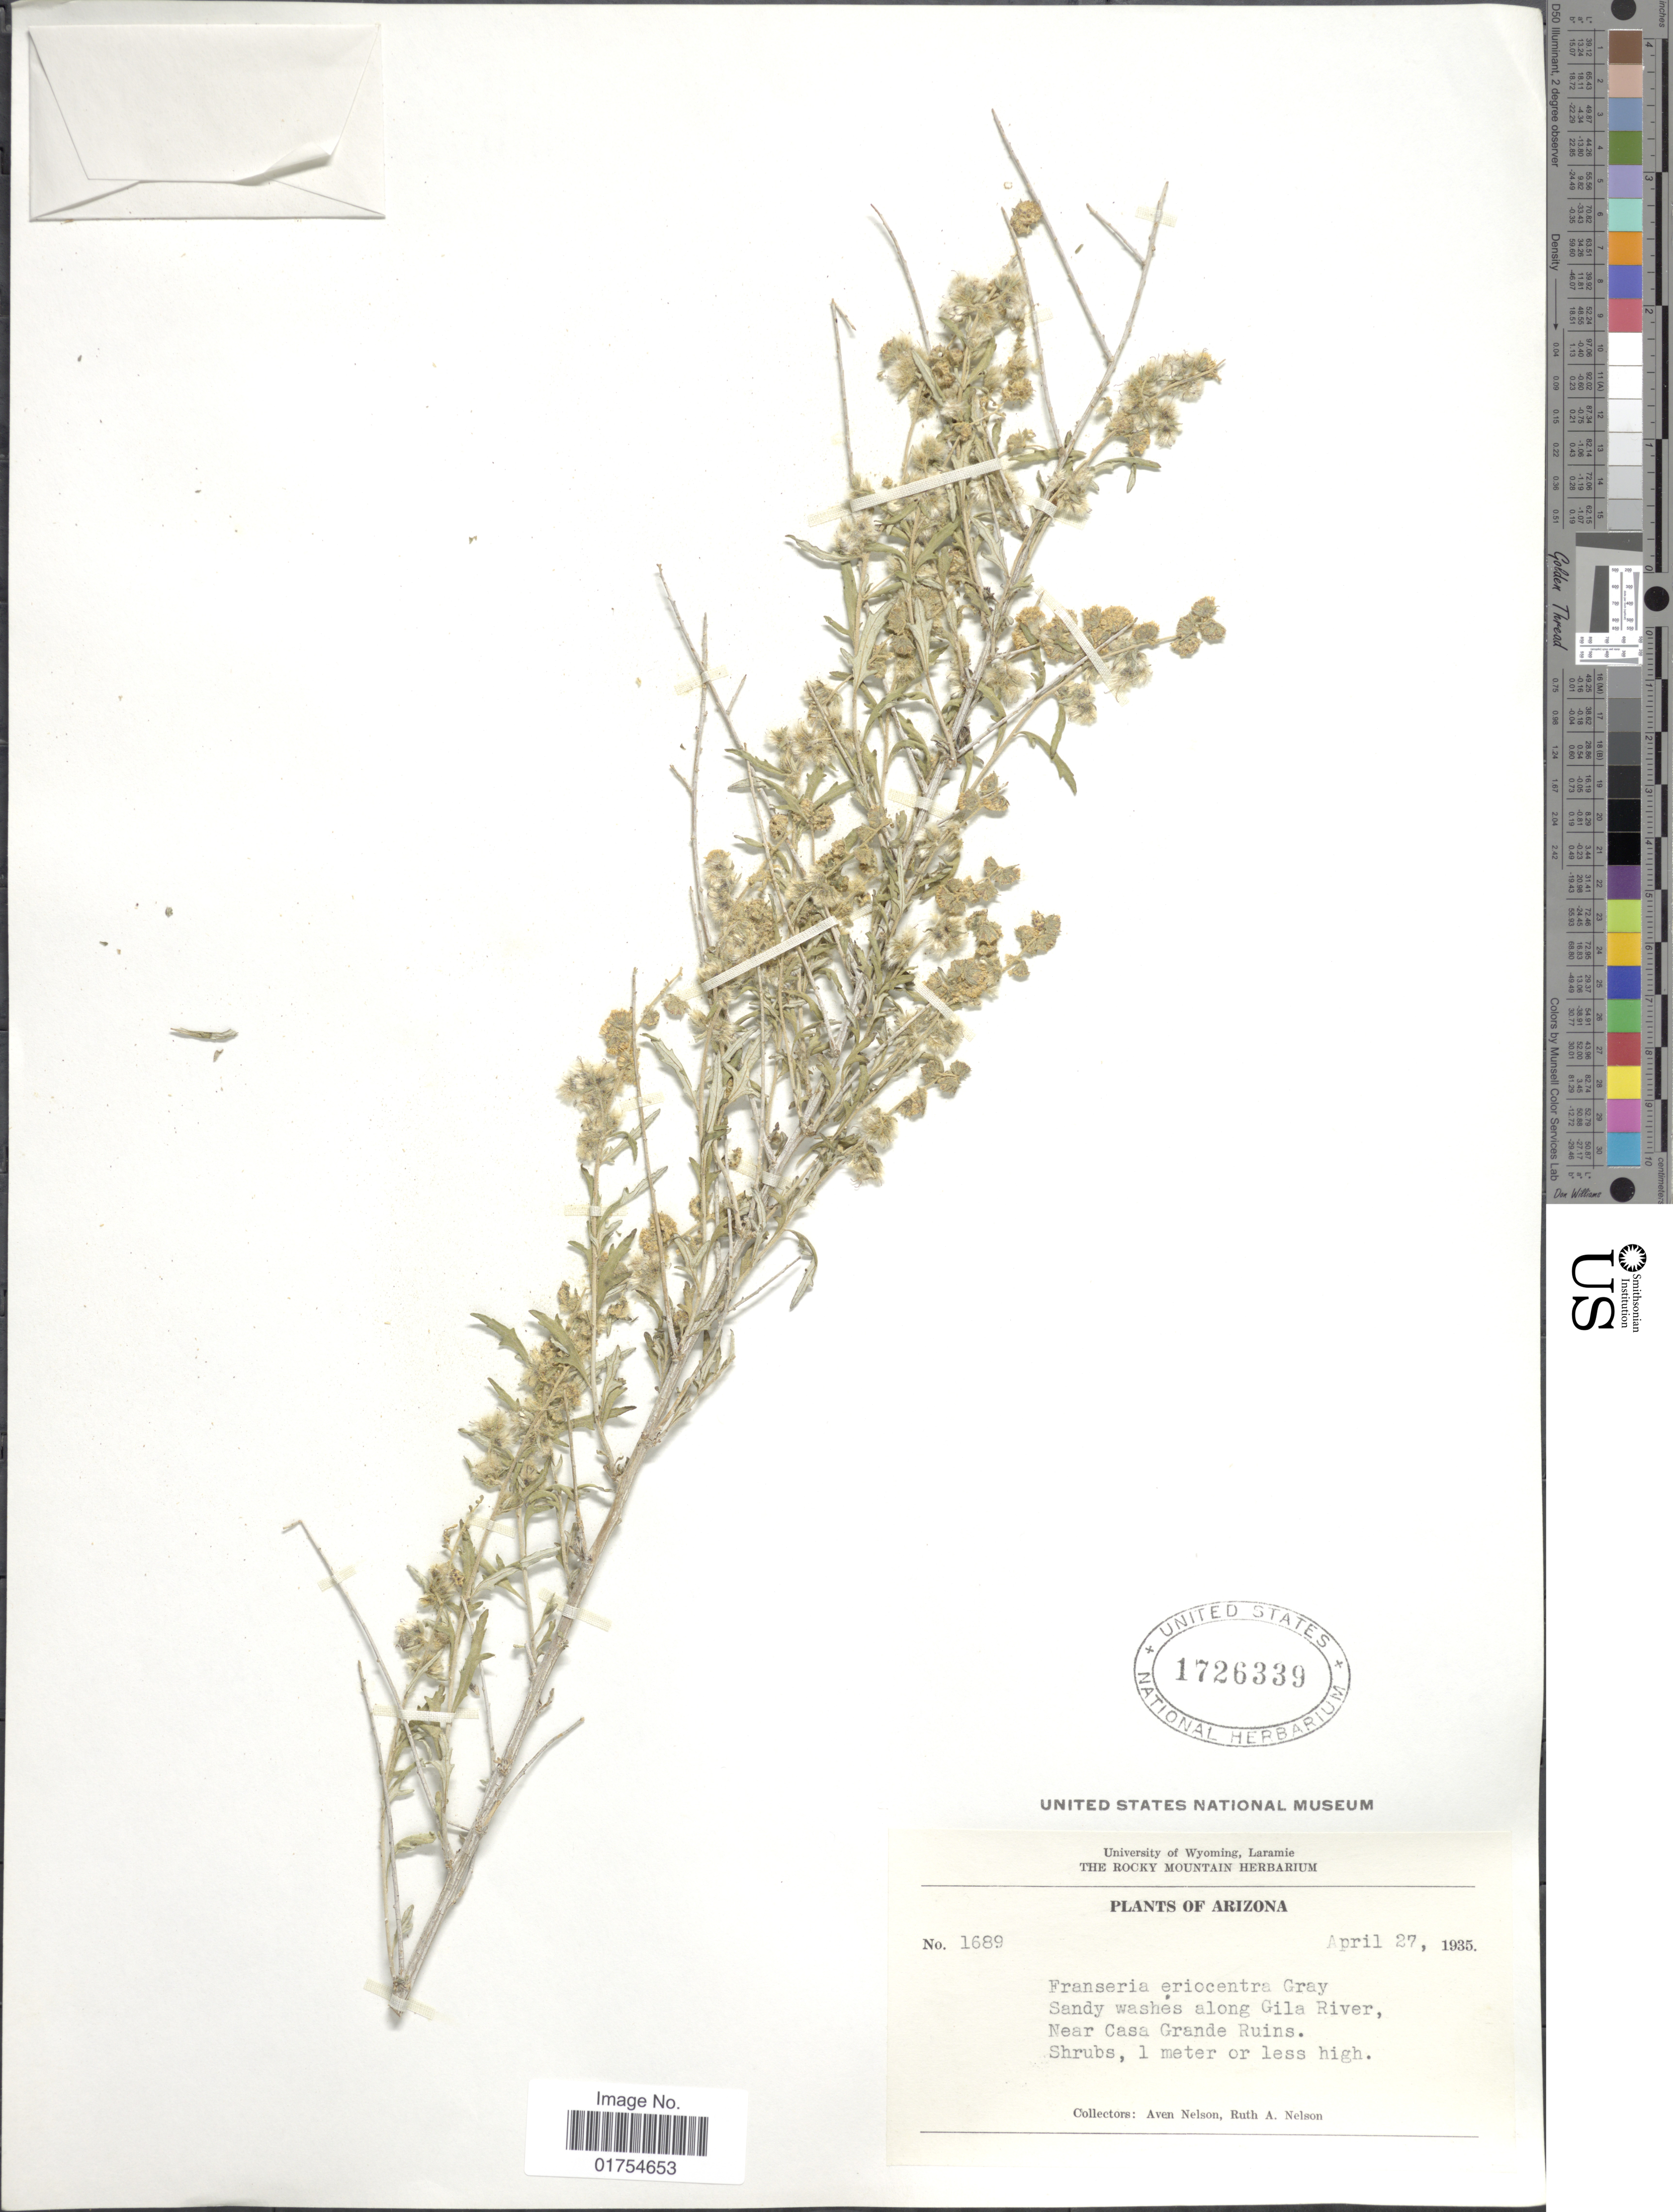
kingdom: Plantae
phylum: Tracheophyta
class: Magnoliopsida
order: Asterales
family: Asteraceae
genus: Franseria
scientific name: Franseria eriocentra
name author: A. Gray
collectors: A. Nelson & R. A. Nelson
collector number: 1689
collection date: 1935-04-27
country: United States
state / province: Arizona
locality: Along Gila River. Near Casa Grande Ruins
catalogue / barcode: US 1726339